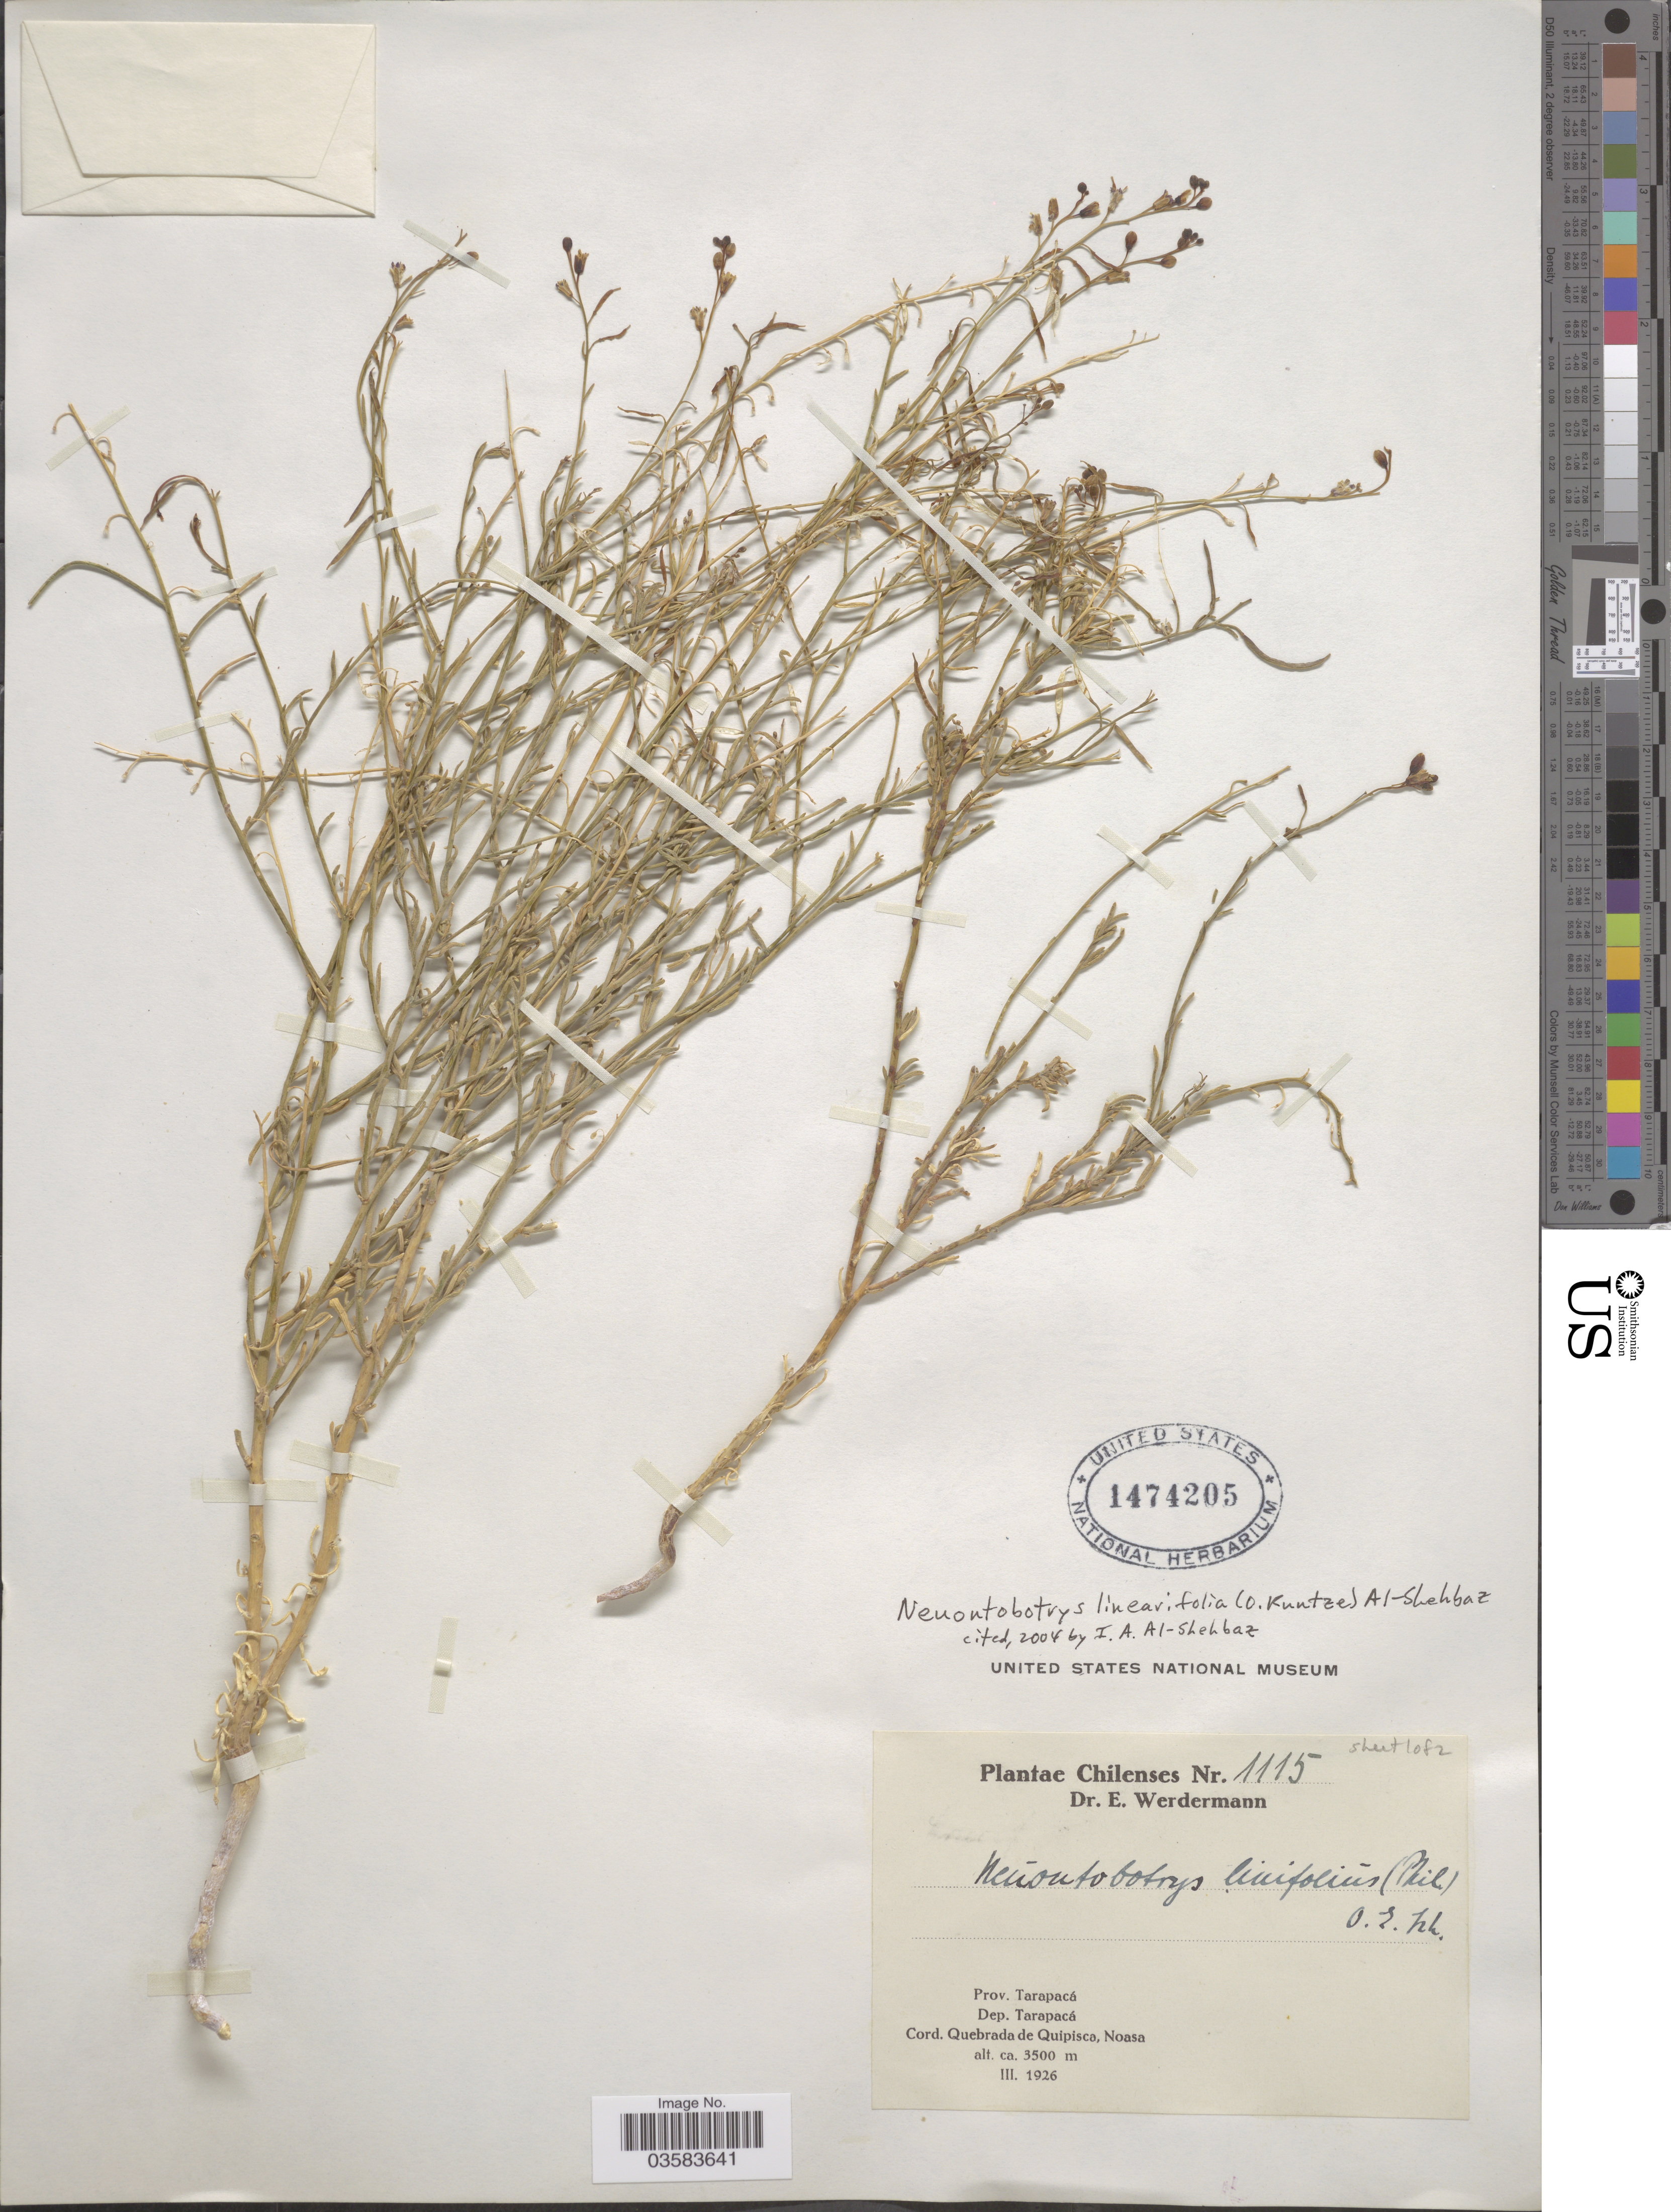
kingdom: Plantae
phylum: Tracheophyta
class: Magnoliopsida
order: Brassicales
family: Brassicaceae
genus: Neuontobotrys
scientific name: Neuontobotrys linearifolius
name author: (Kuntze) Al-Shehbaz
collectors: E. Werdermann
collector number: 1115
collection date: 1926-03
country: Chile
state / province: Tarapacá (I)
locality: Dep. Tarapacá. Cord. Quebrada de Quipisca, Noasa.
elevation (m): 3500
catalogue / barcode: US 1474205